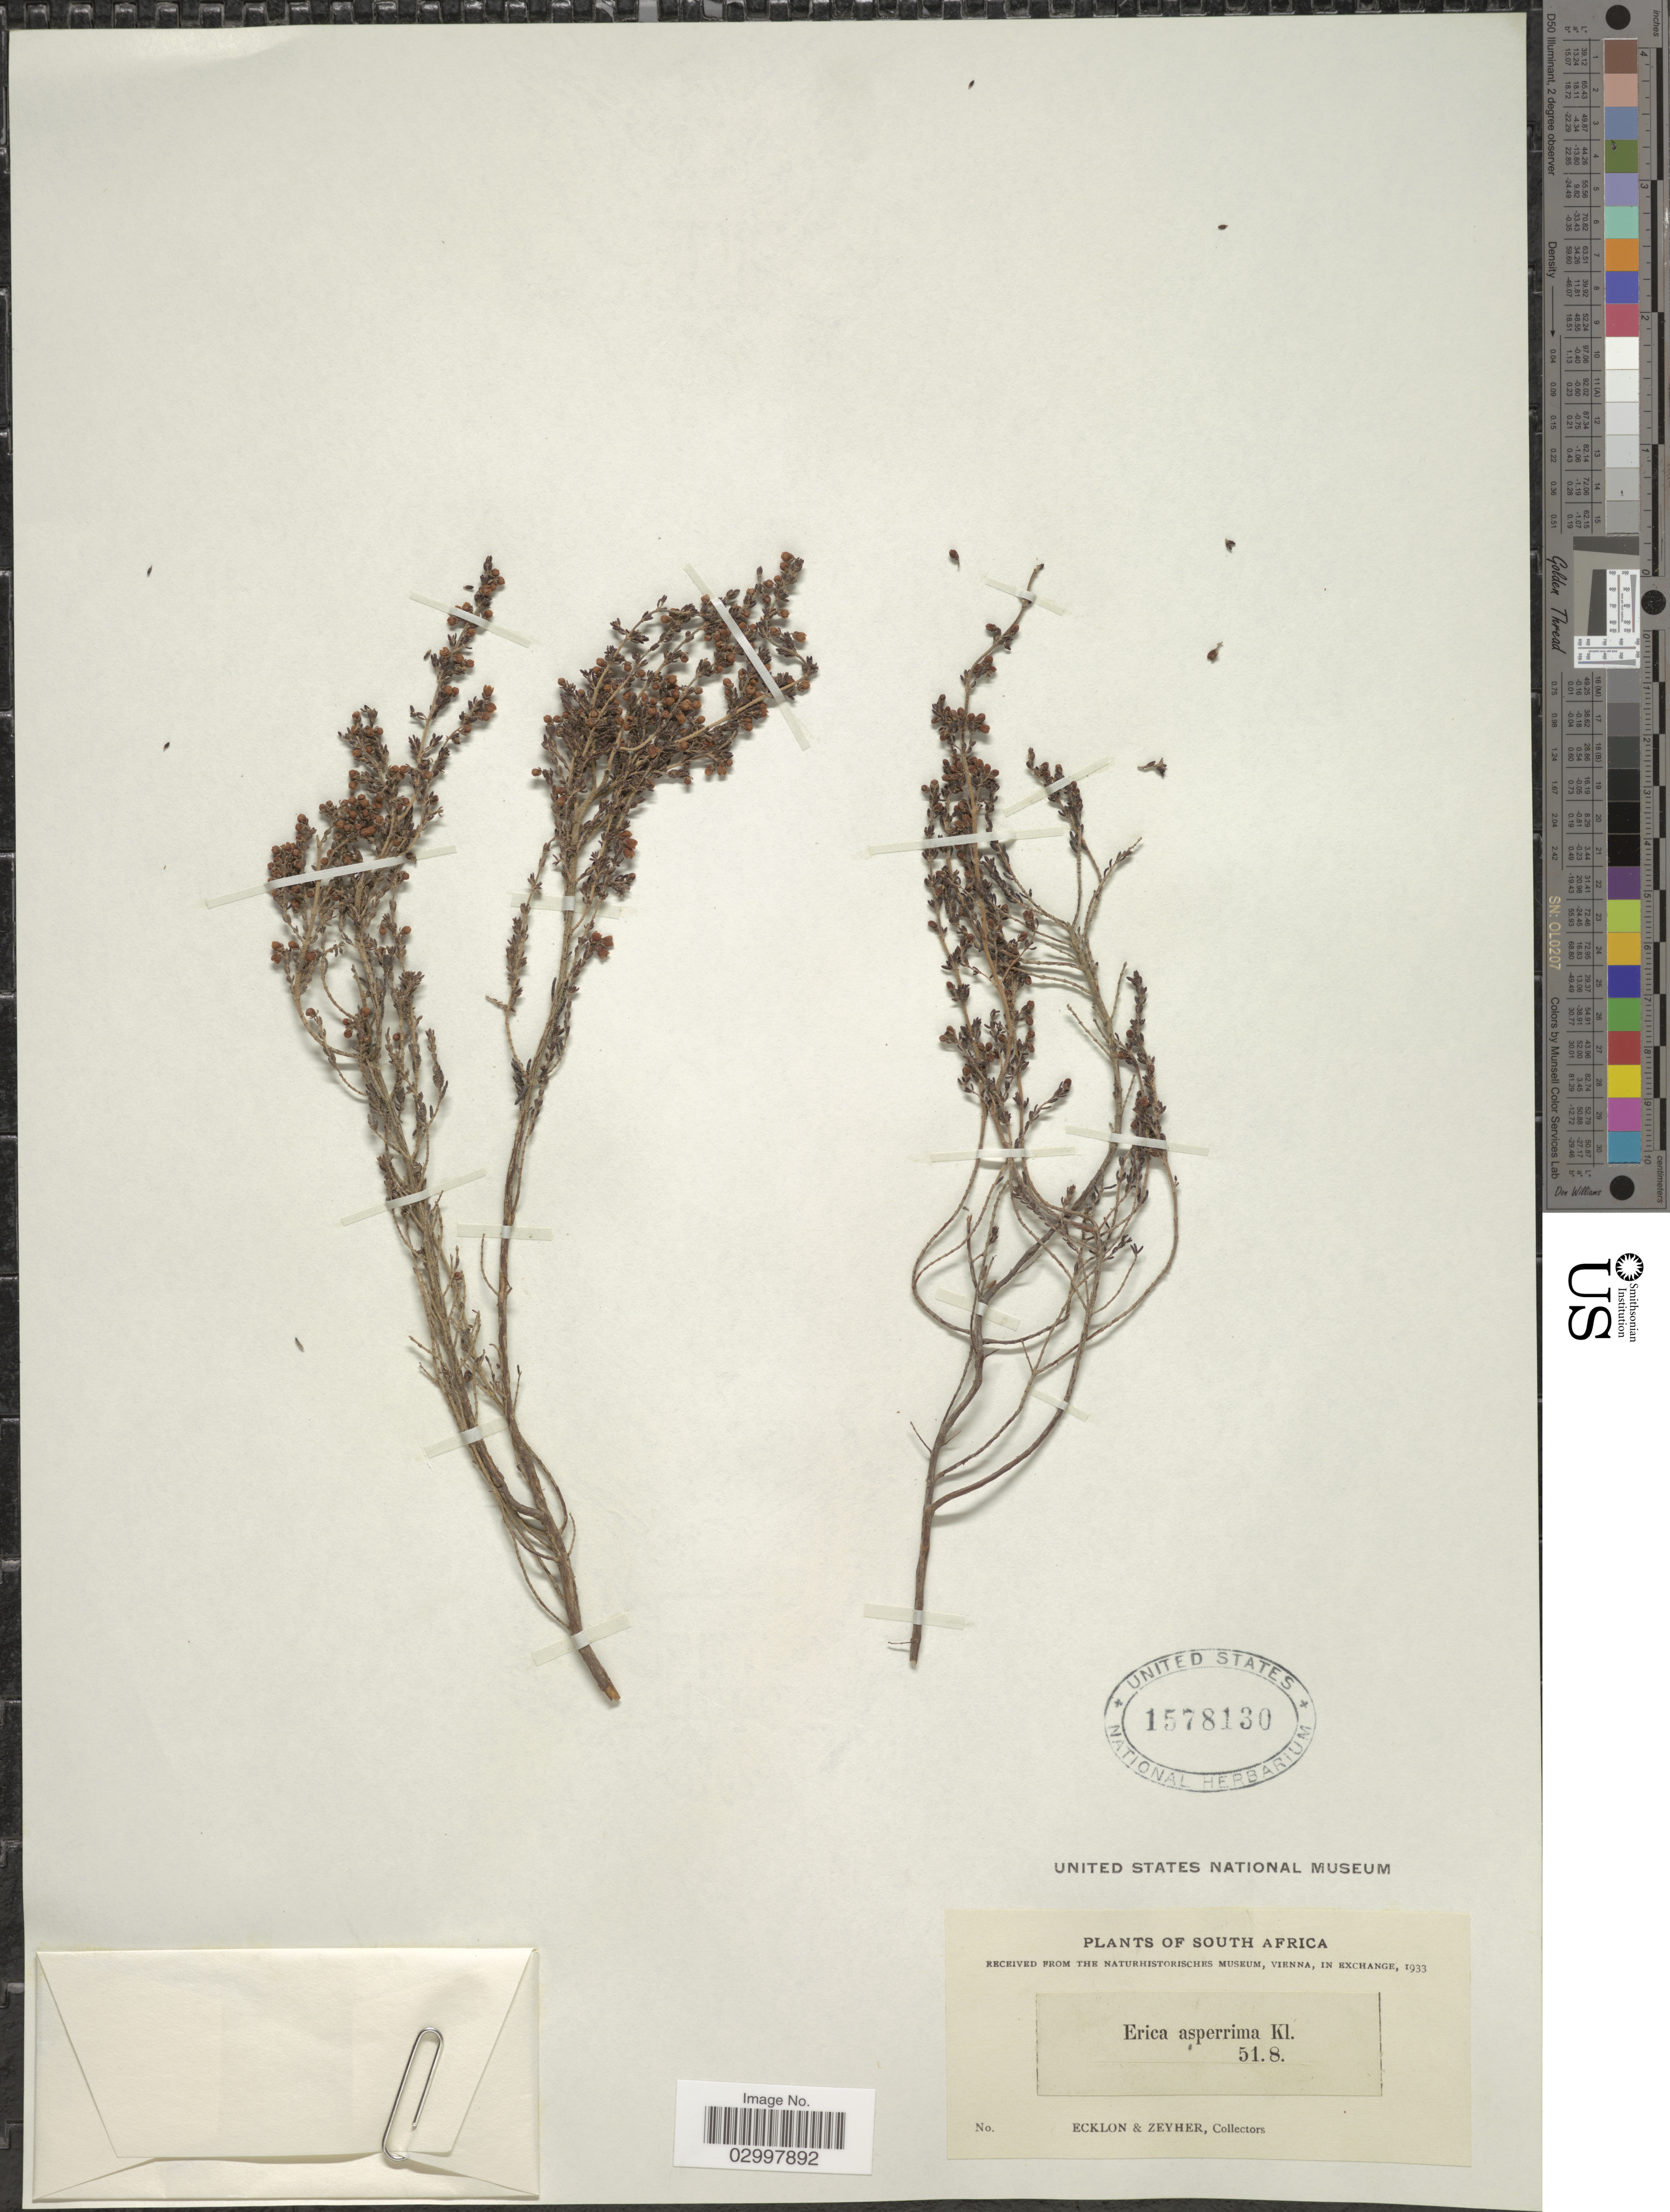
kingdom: Plantae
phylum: Tracheophyta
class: Magnoliopsida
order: Ericales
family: Ericaceae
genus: Erica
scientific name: Erica asperrima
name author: Klotzsch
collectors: -. Ecklon & -. Zeyher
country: South Africa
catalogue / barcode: US 1578130